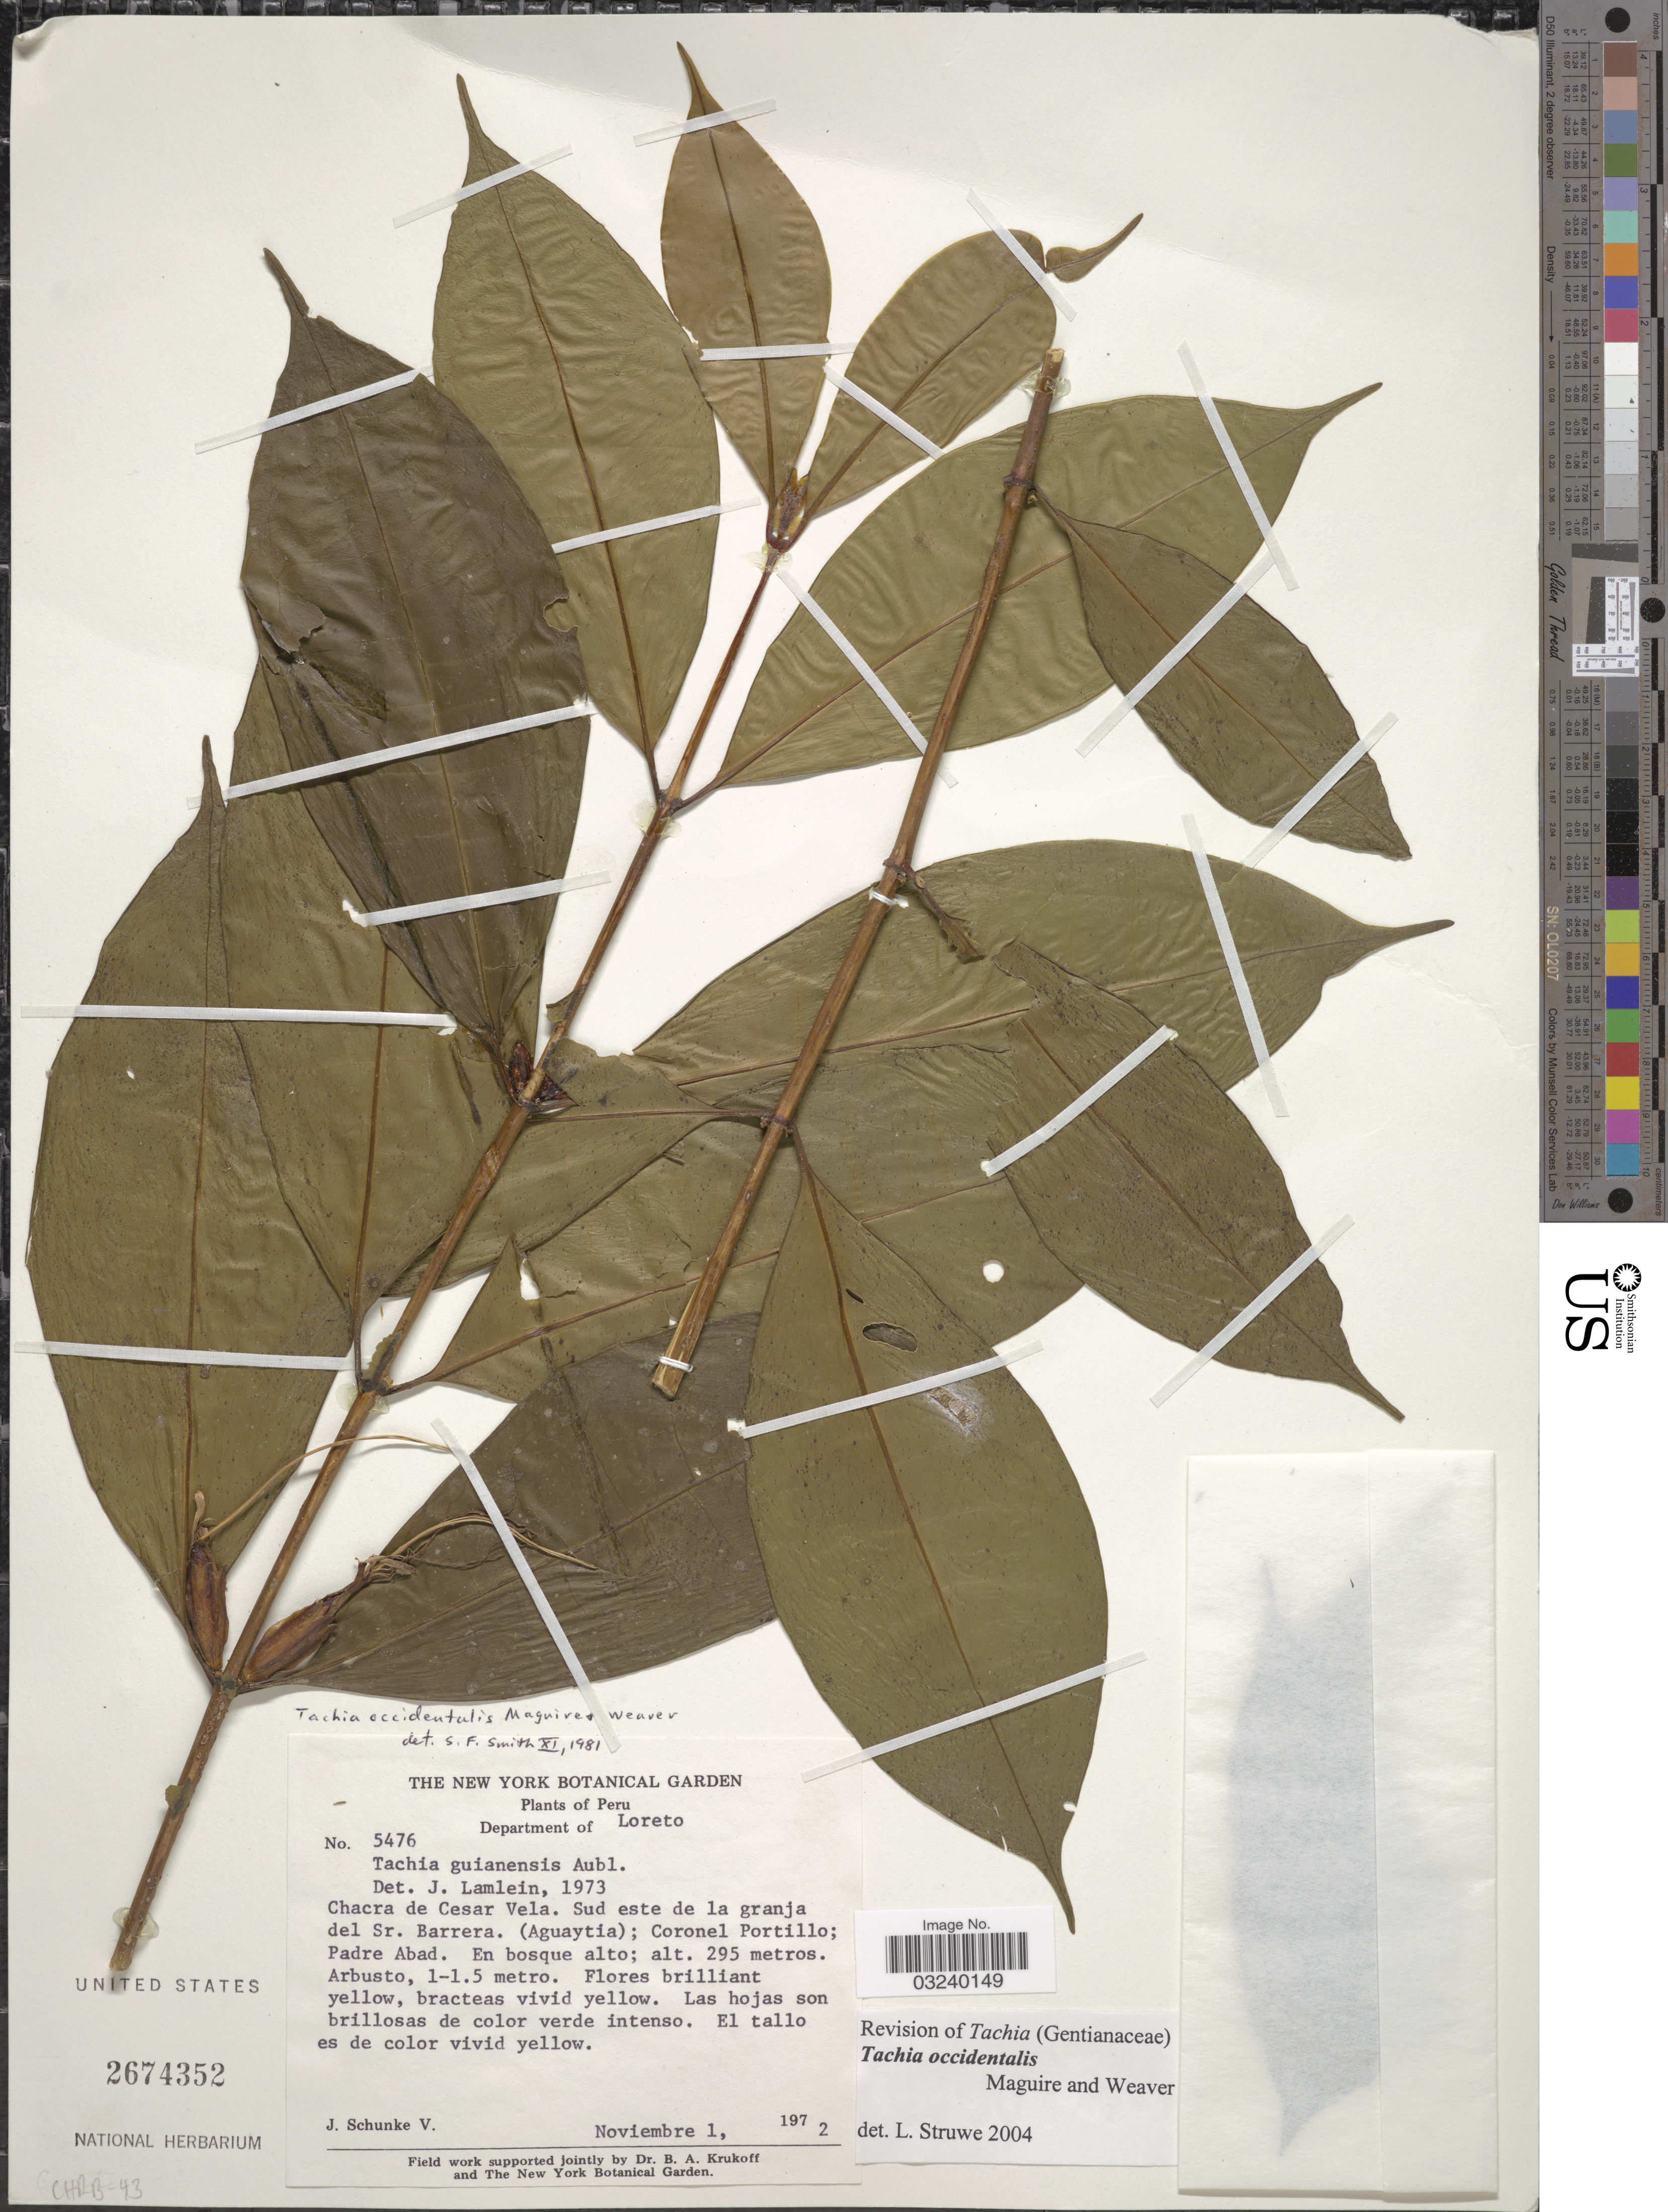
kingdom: Plantae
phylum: Tracheophyta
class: Magnoliopsida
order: Gentianales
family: Gentianaceae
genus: Tachia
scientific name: Tachia occidentalis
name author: Maguire & Weaver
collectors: J. Schunke Vigo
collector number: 5476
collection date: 1972-11-01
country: Peru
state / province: Loreto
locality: Department of Loreto, Chacra de Cesar Vela. Sud este de la granja del Sr. Barrera. (Aguaytia); Coronel Portillo; Padre Abad.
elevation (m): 295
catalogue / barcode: US 2674352